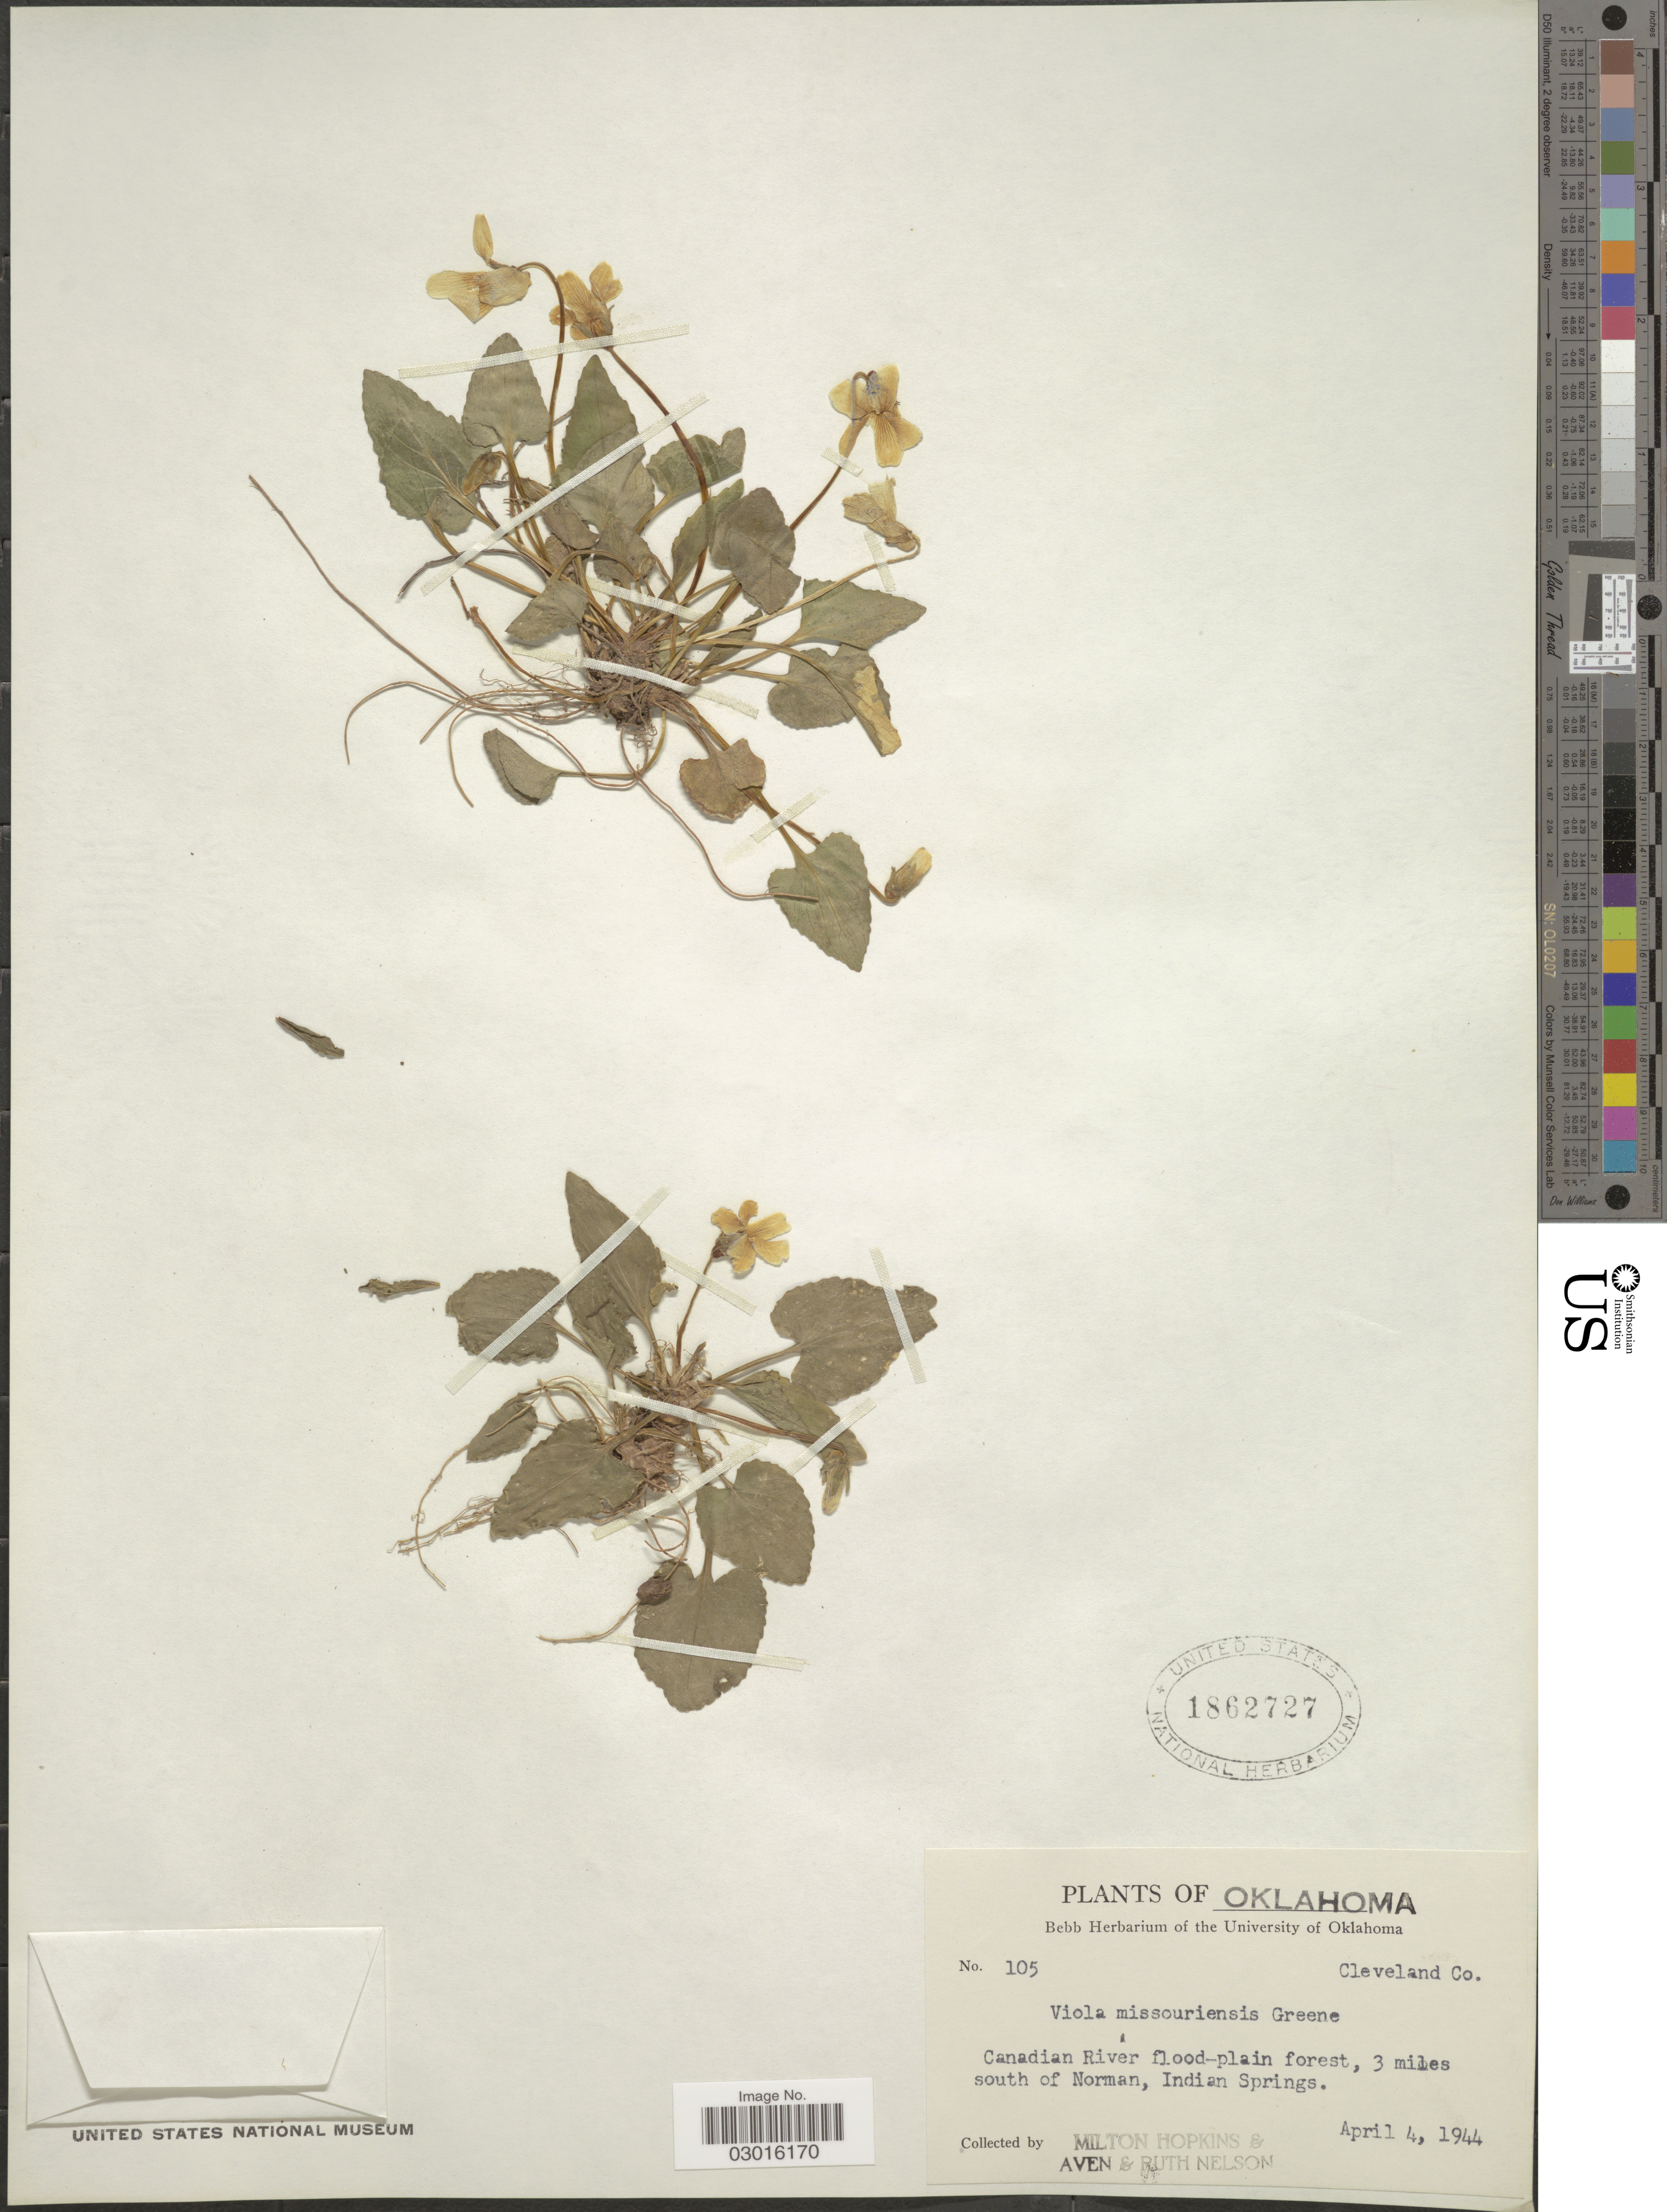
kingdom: Plantae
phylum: Tracheophyta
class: Magnoliopsida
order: Malpighiales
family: Violaceae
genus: Viola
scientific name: Viola missouriensis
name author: Greene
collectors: M. Hopkins, A. Nelson & R. A. Nelson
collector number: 105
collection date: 1944-04-04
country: United States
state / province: Oklahoma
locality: Cleveland Co., Canadian River flood-plain forest, 3 miles south of Norman, Indian Springs.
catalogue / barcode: US 1862727